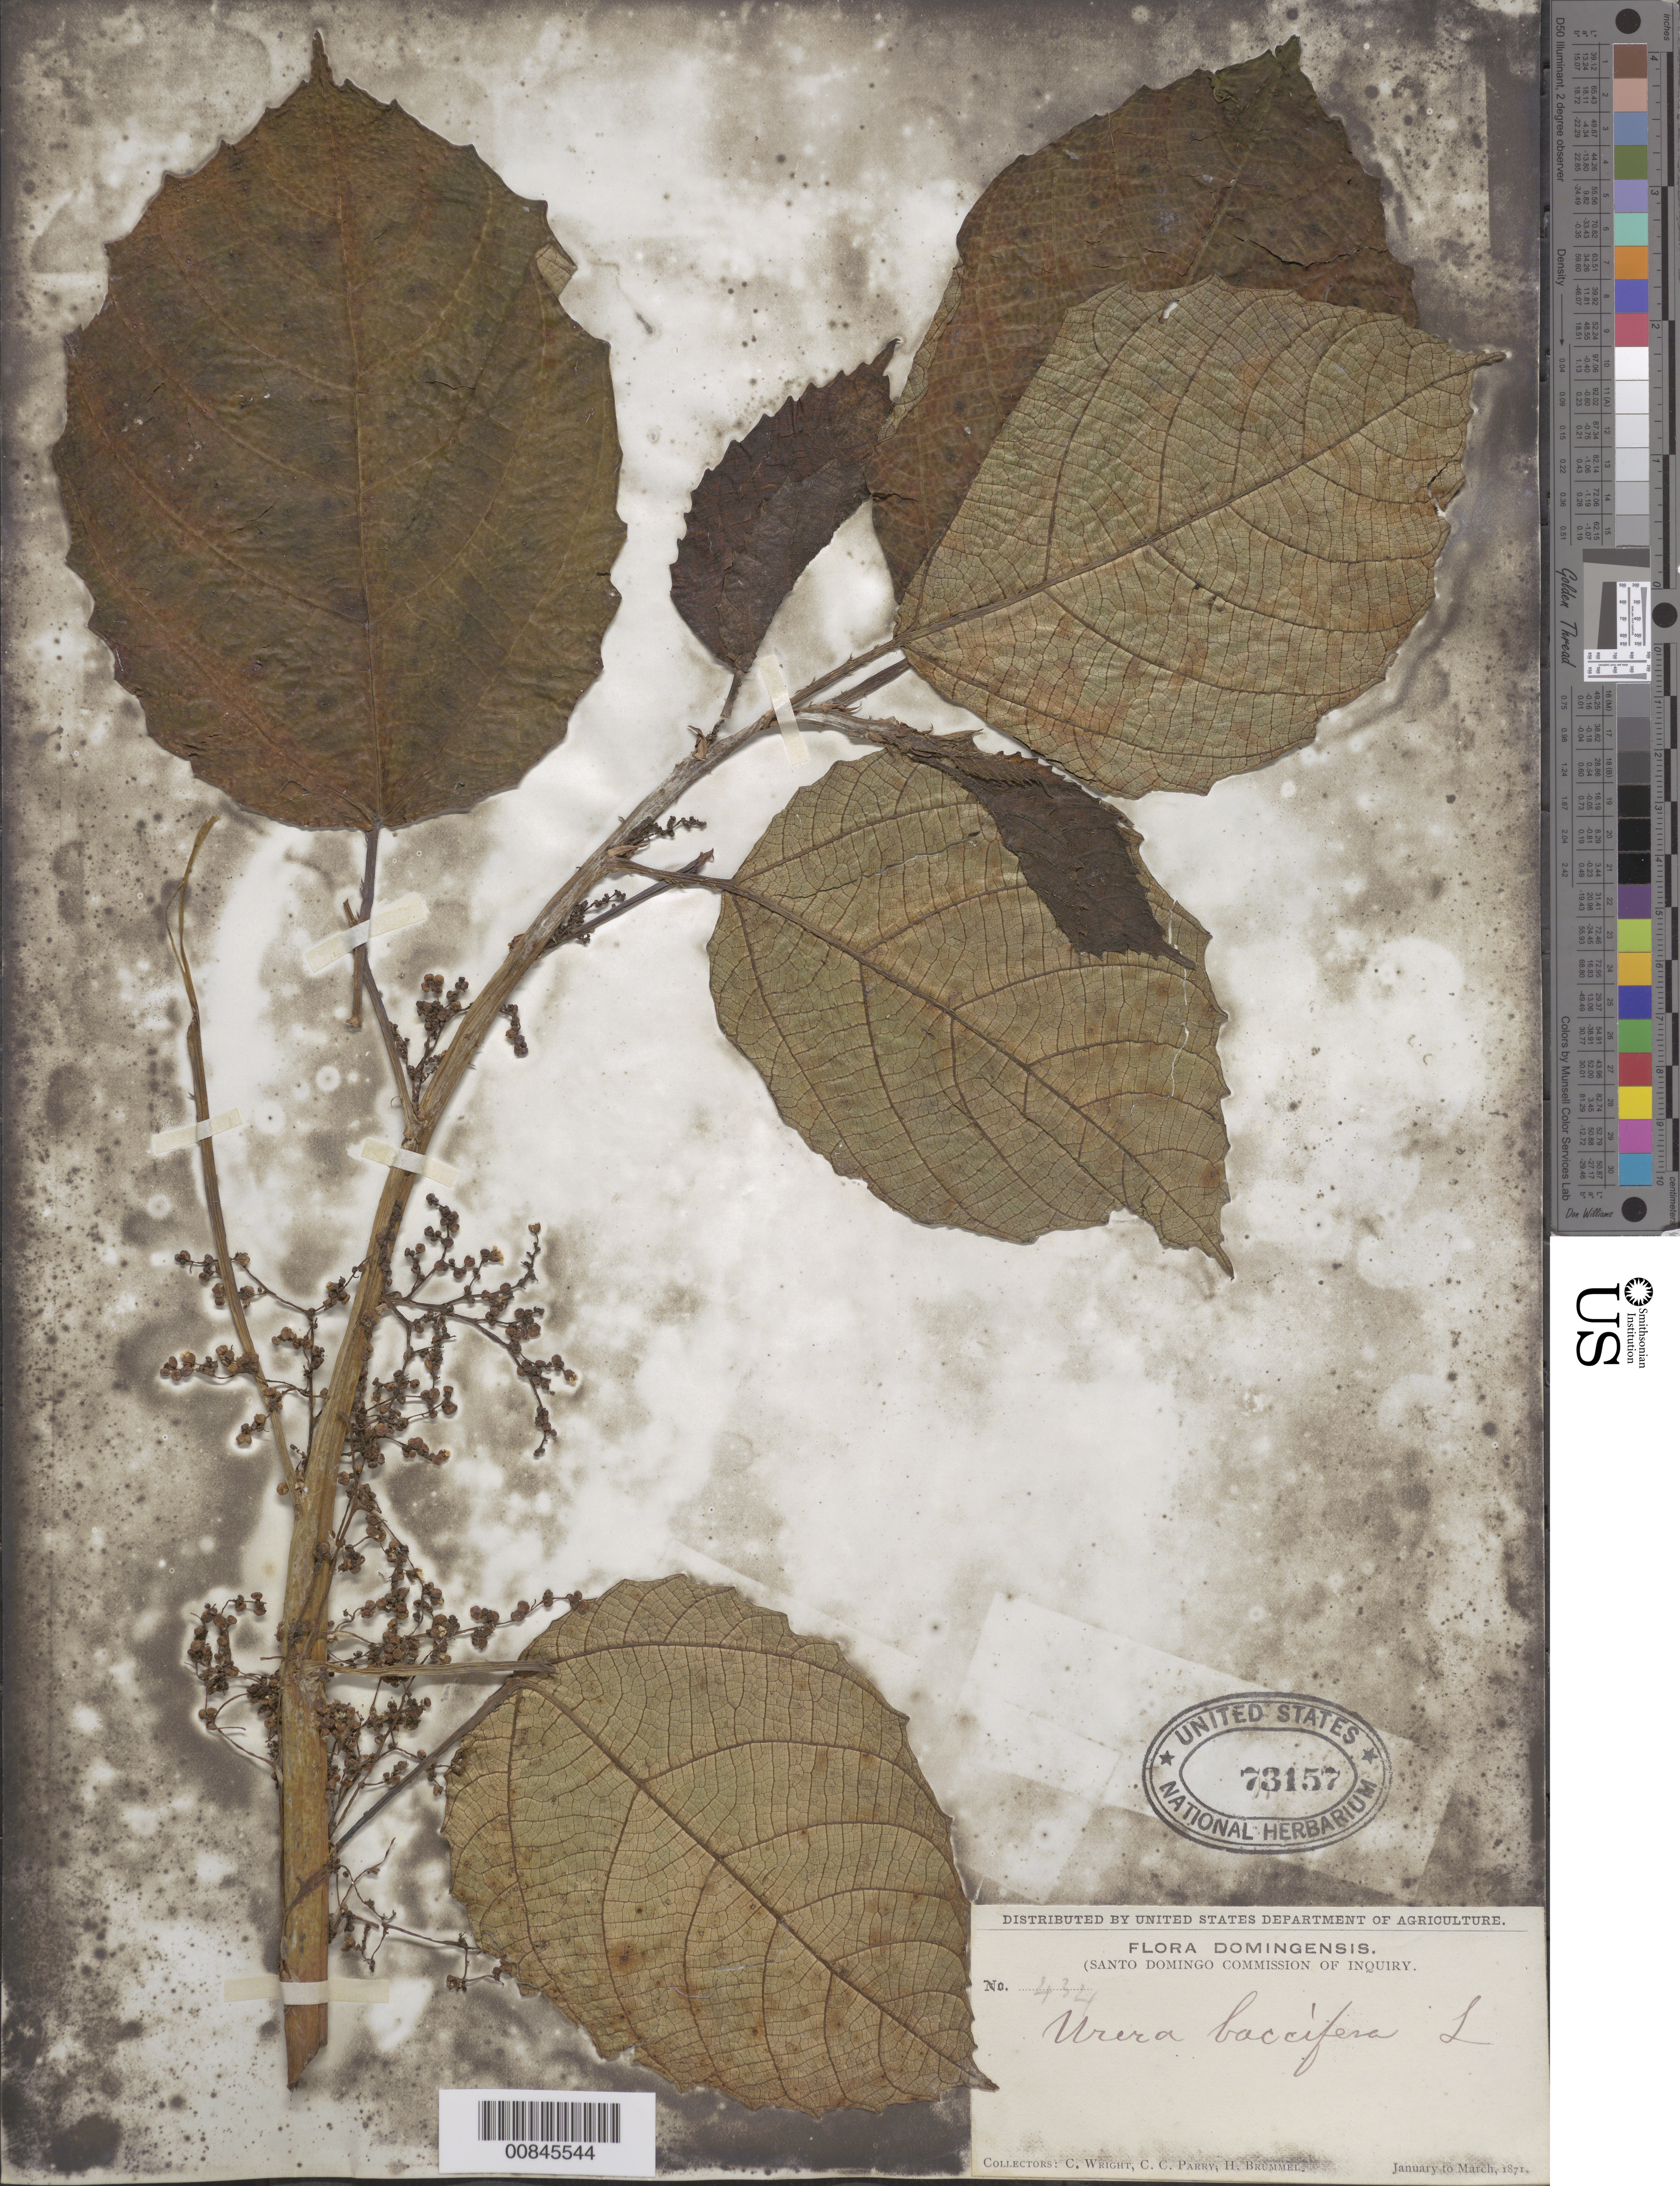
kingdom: Plantae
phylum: Tracheophyta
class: Magnoliopsida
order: Rosales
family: Urticaceae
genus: Urera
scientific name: Urera baccifera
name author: (L.) Gaudich. ex Wedd.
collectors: C. Wright, C. C. Parry & H. Brummel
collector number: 434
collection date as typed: Jan 1871 to -- Mar 1871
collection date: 1871-01/1871-03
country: Dominican Republic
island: Hispaniola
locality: Dominican Republic.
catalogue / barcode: US 73157